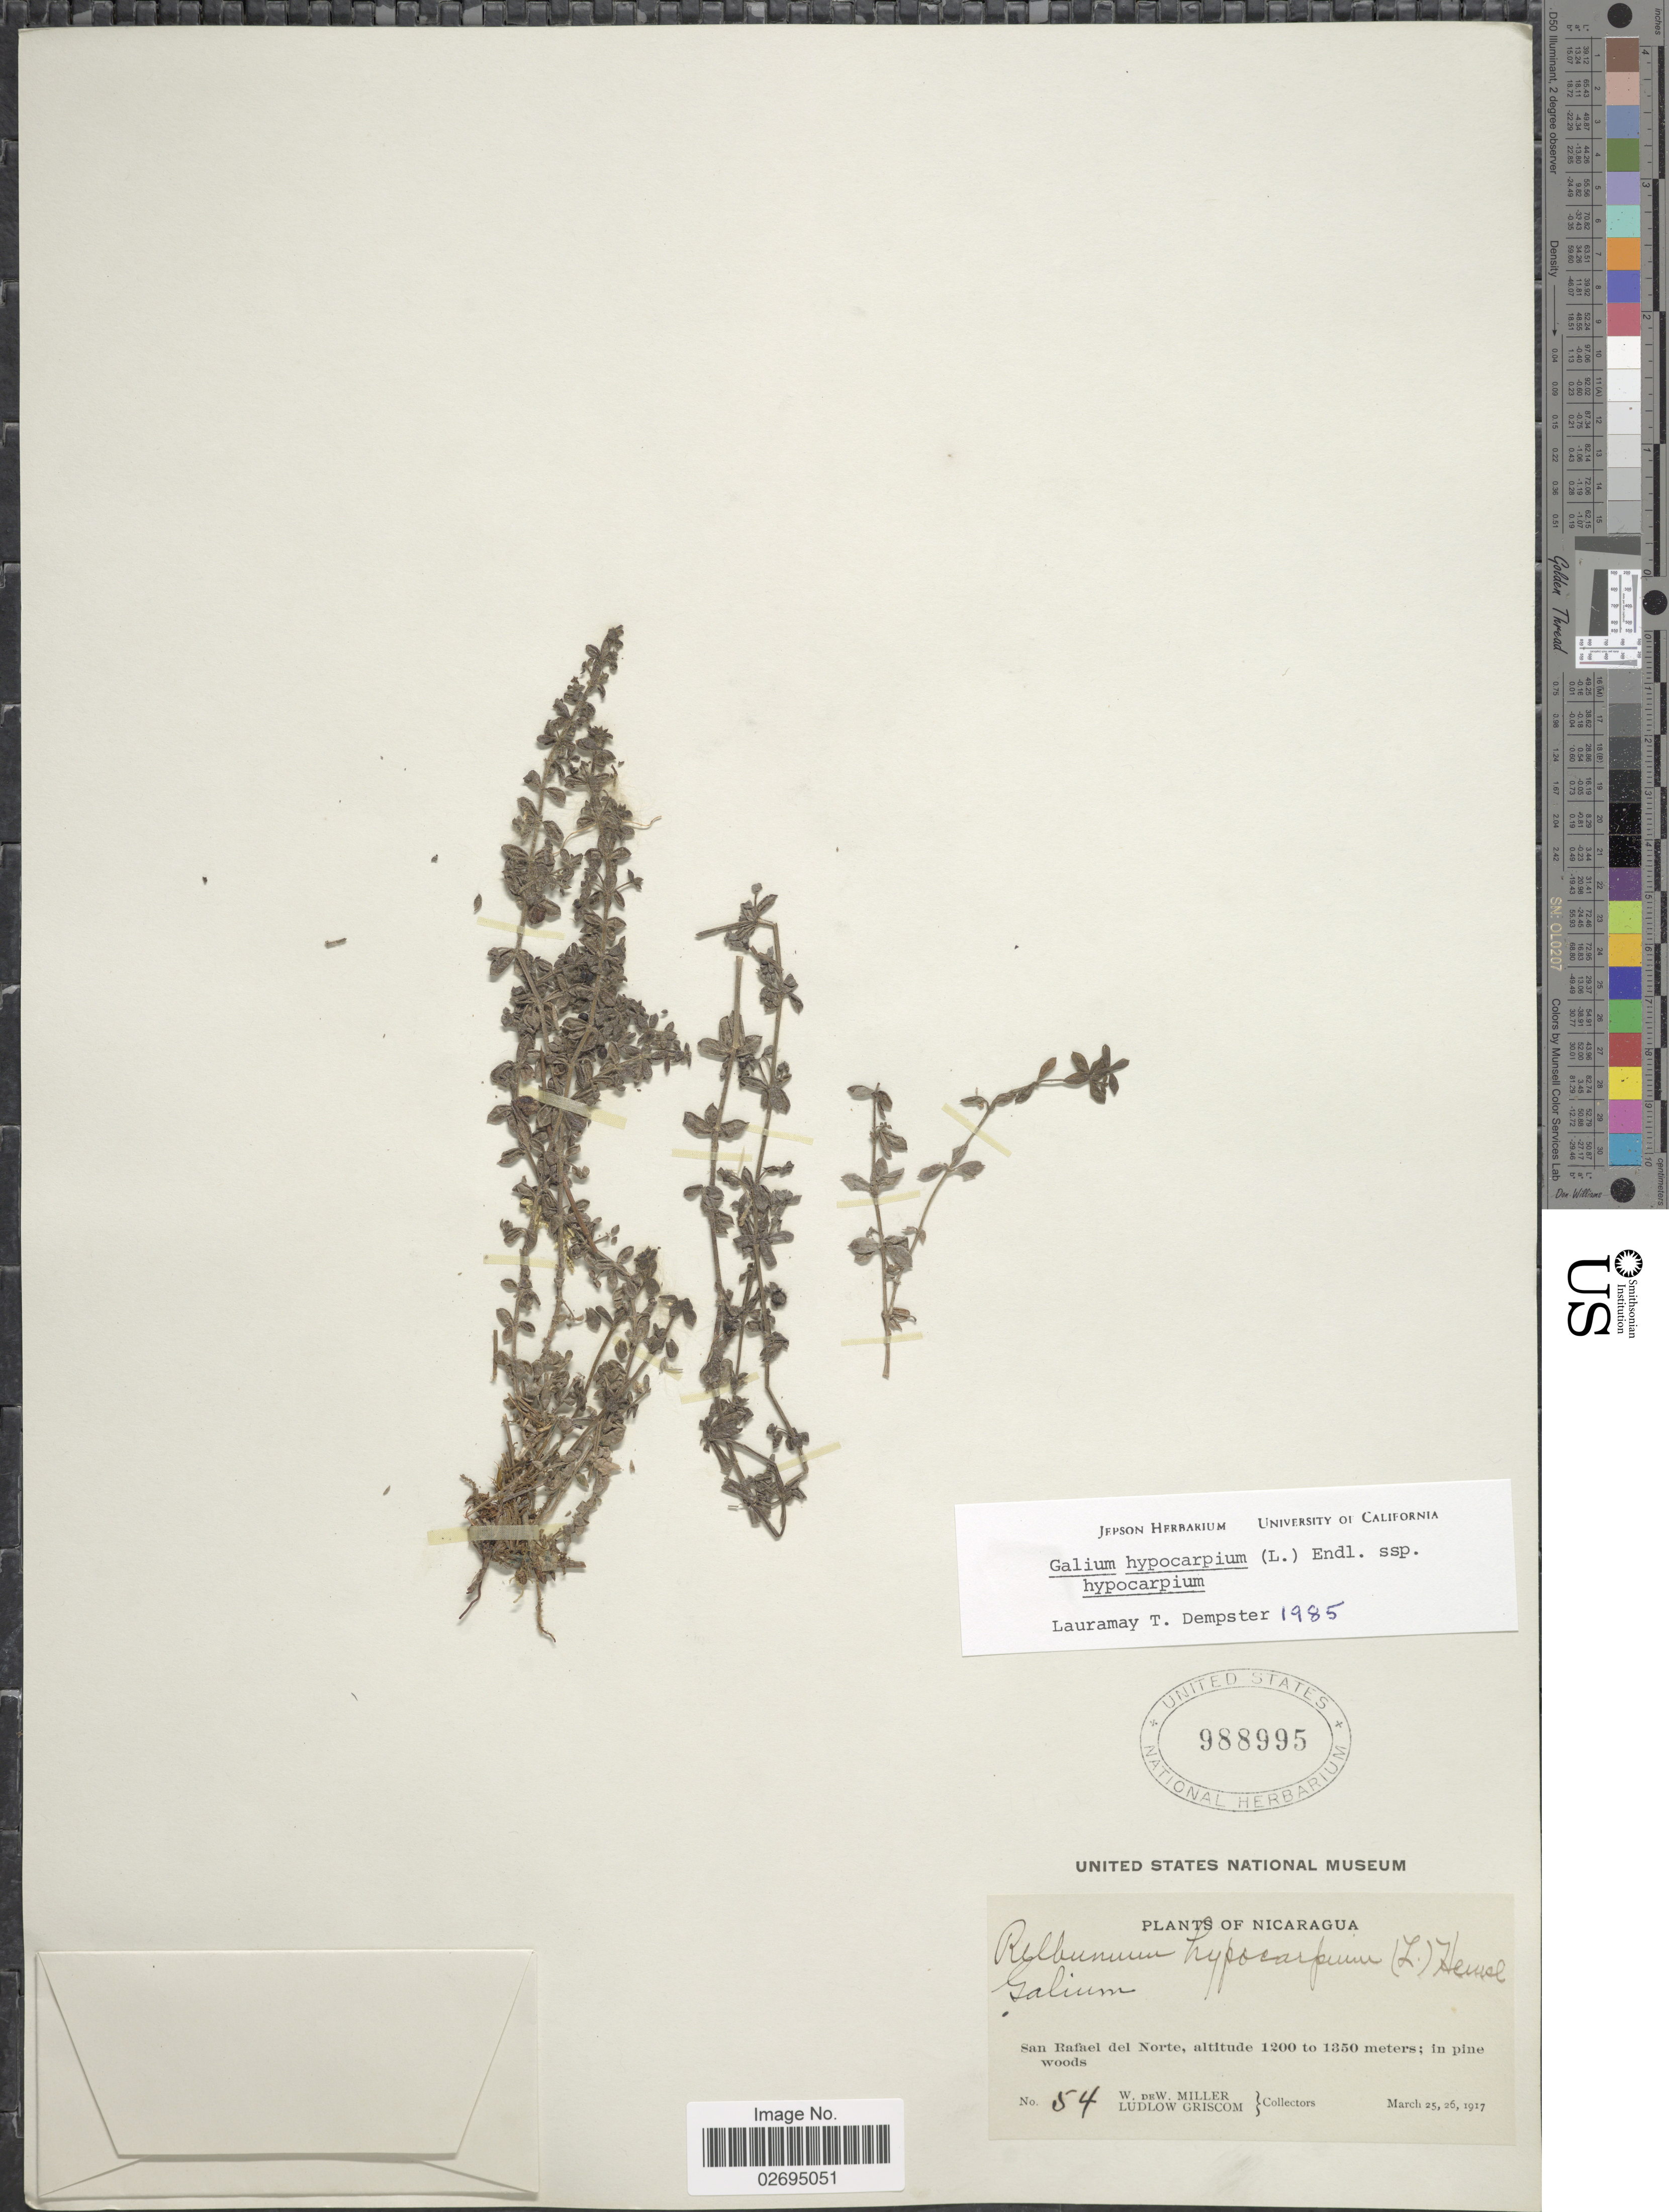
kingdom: Plantae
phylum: Tracheophyta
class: Magnoliopsida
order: Gentianales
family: Rubiaceae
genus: Galium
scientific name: Galium hypocarpium subsp. hypocarpium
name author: (L.) Endl. ex Griseb.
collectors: W. De Witt Miller & L. Griscom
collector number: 54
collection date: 1917-03-25/1917-03-26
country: Nicaragua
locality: San Rafael del Norte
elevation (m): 1200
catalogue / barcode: US 988995